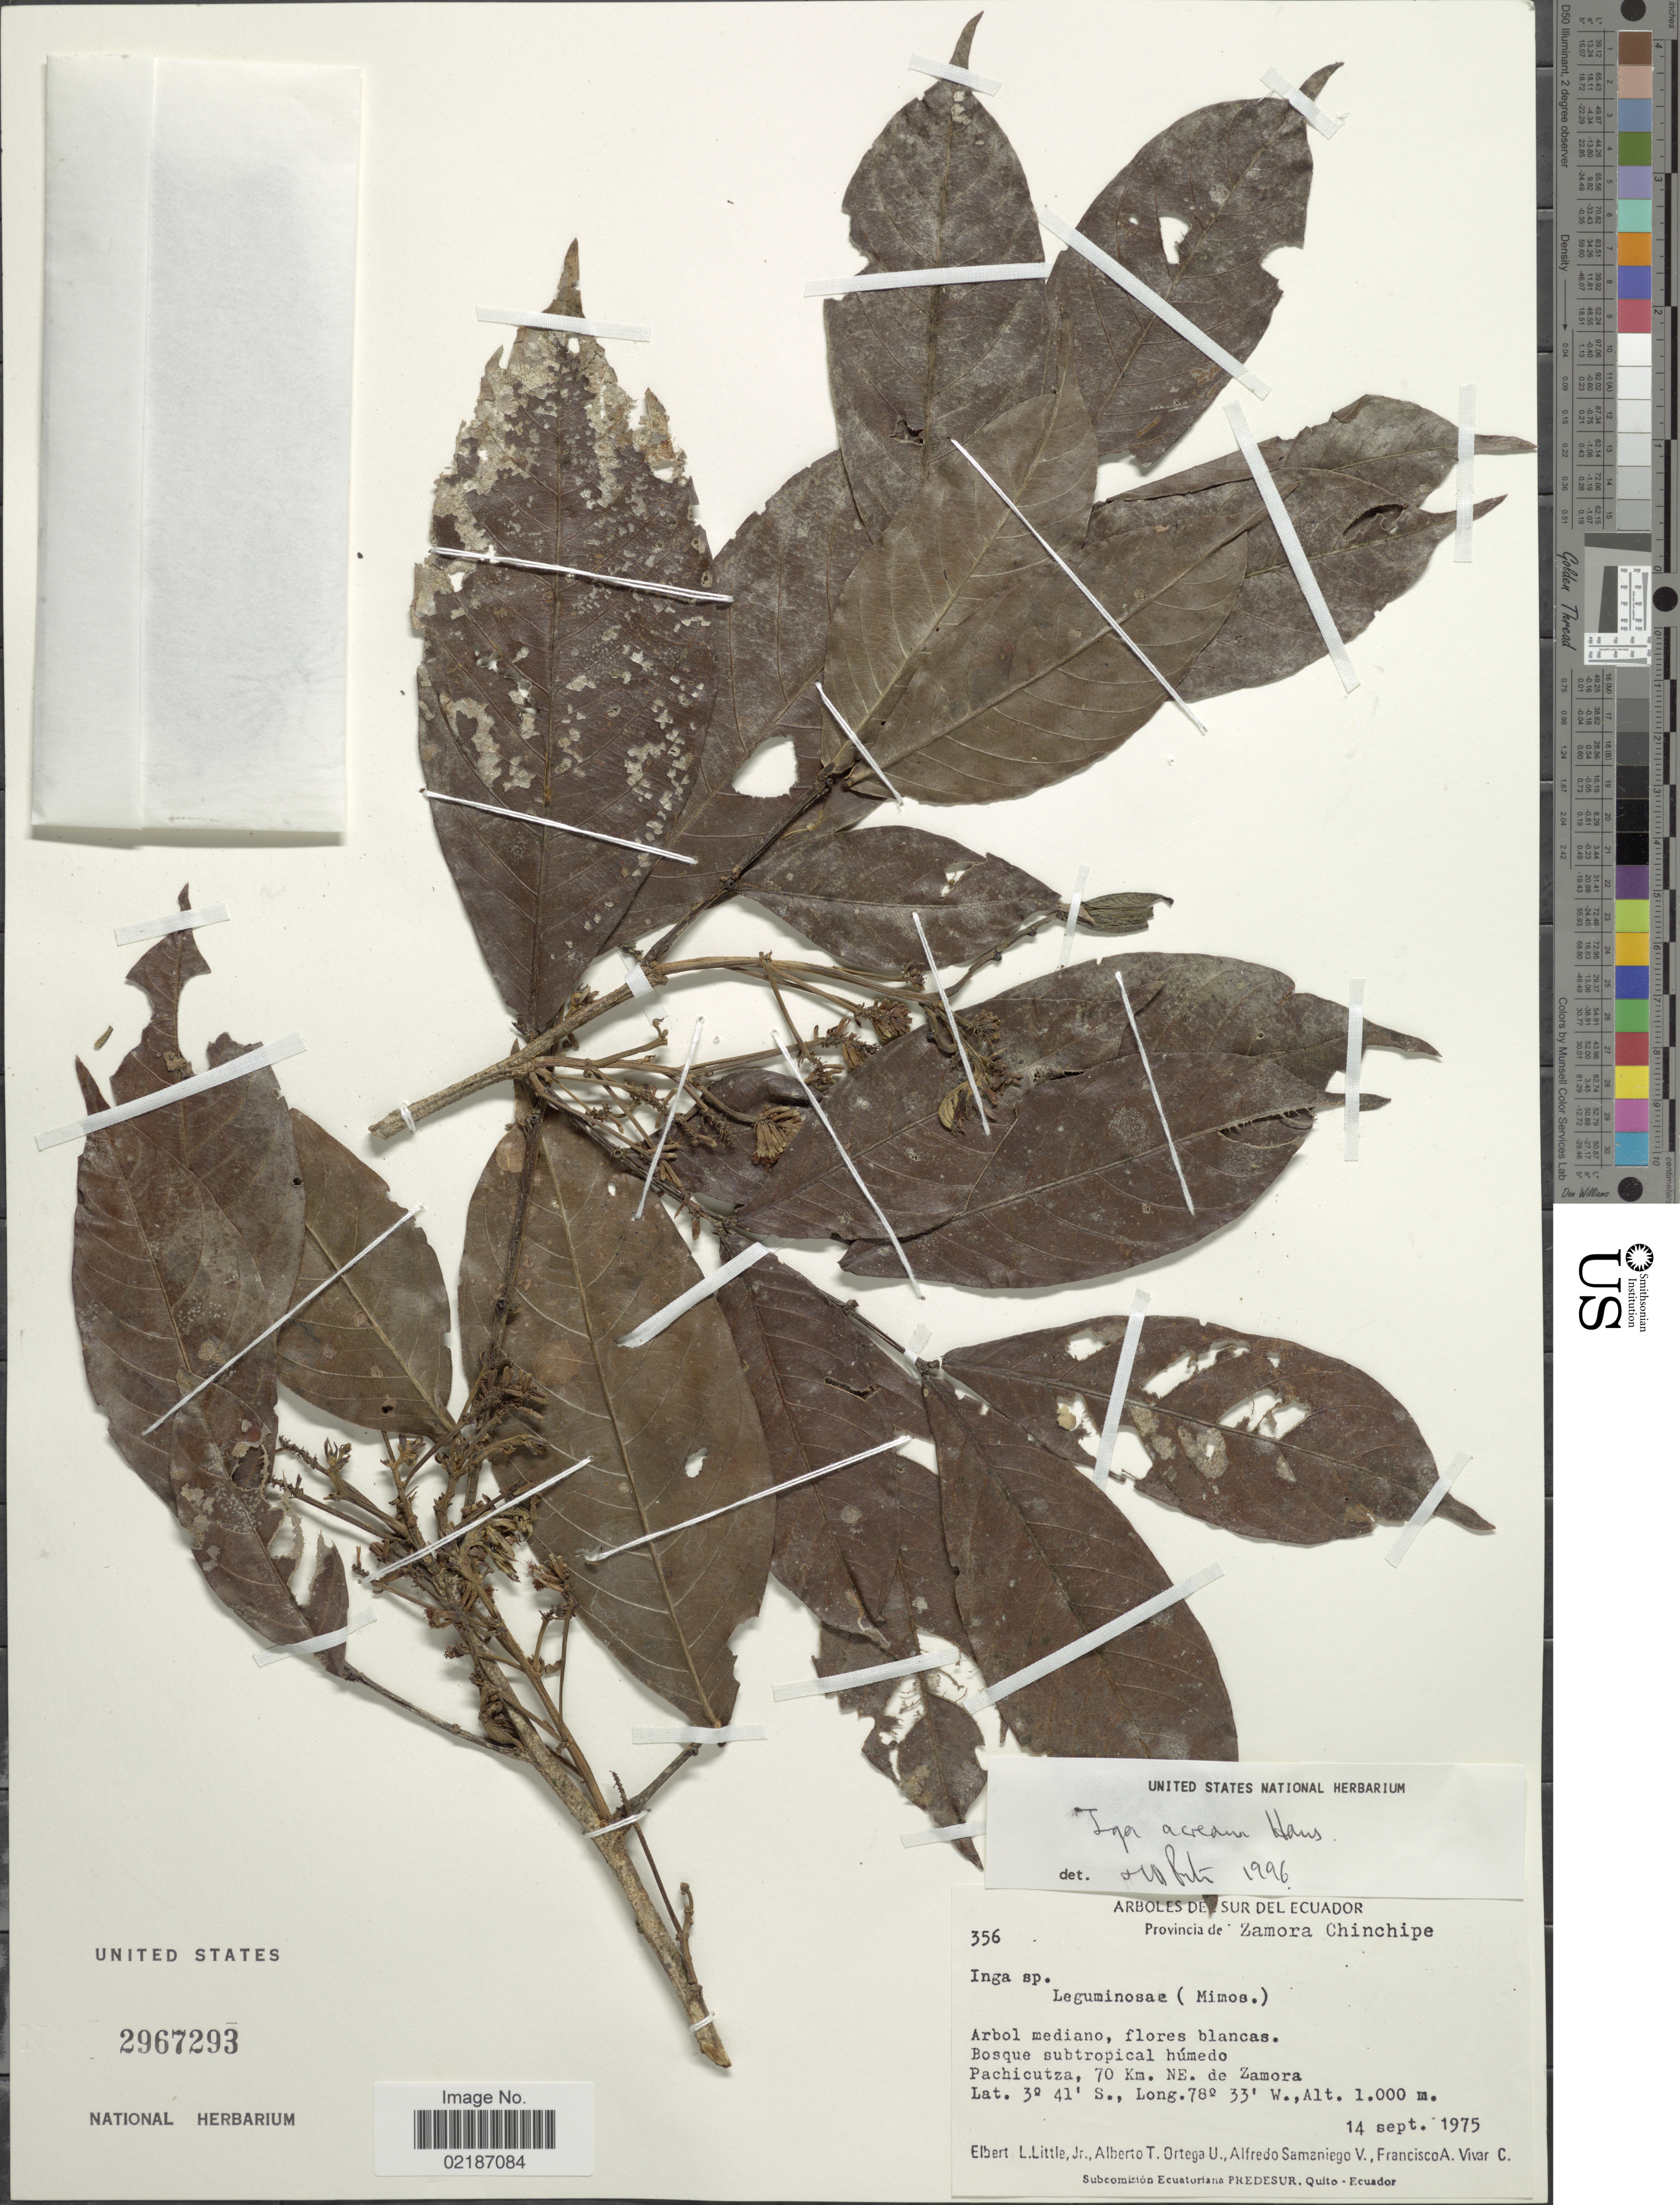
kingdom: Plantae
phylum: Tracheophyta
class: Magnoliopsida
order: Fabales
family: Fabaceae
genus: Inga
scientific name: Inga acreana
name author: Harms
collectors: E. L. Little, A. T. Ortega U., A. V. Samaniego & F. A. Vivar C.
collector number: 356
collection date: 1975-09-14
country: Ecuador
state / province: Zamora-Chinchipe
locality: Boswue subtropical húmedo, Pachicutza, 70 km. NE. de Zamora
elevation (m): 1000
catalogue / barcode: US 2967293